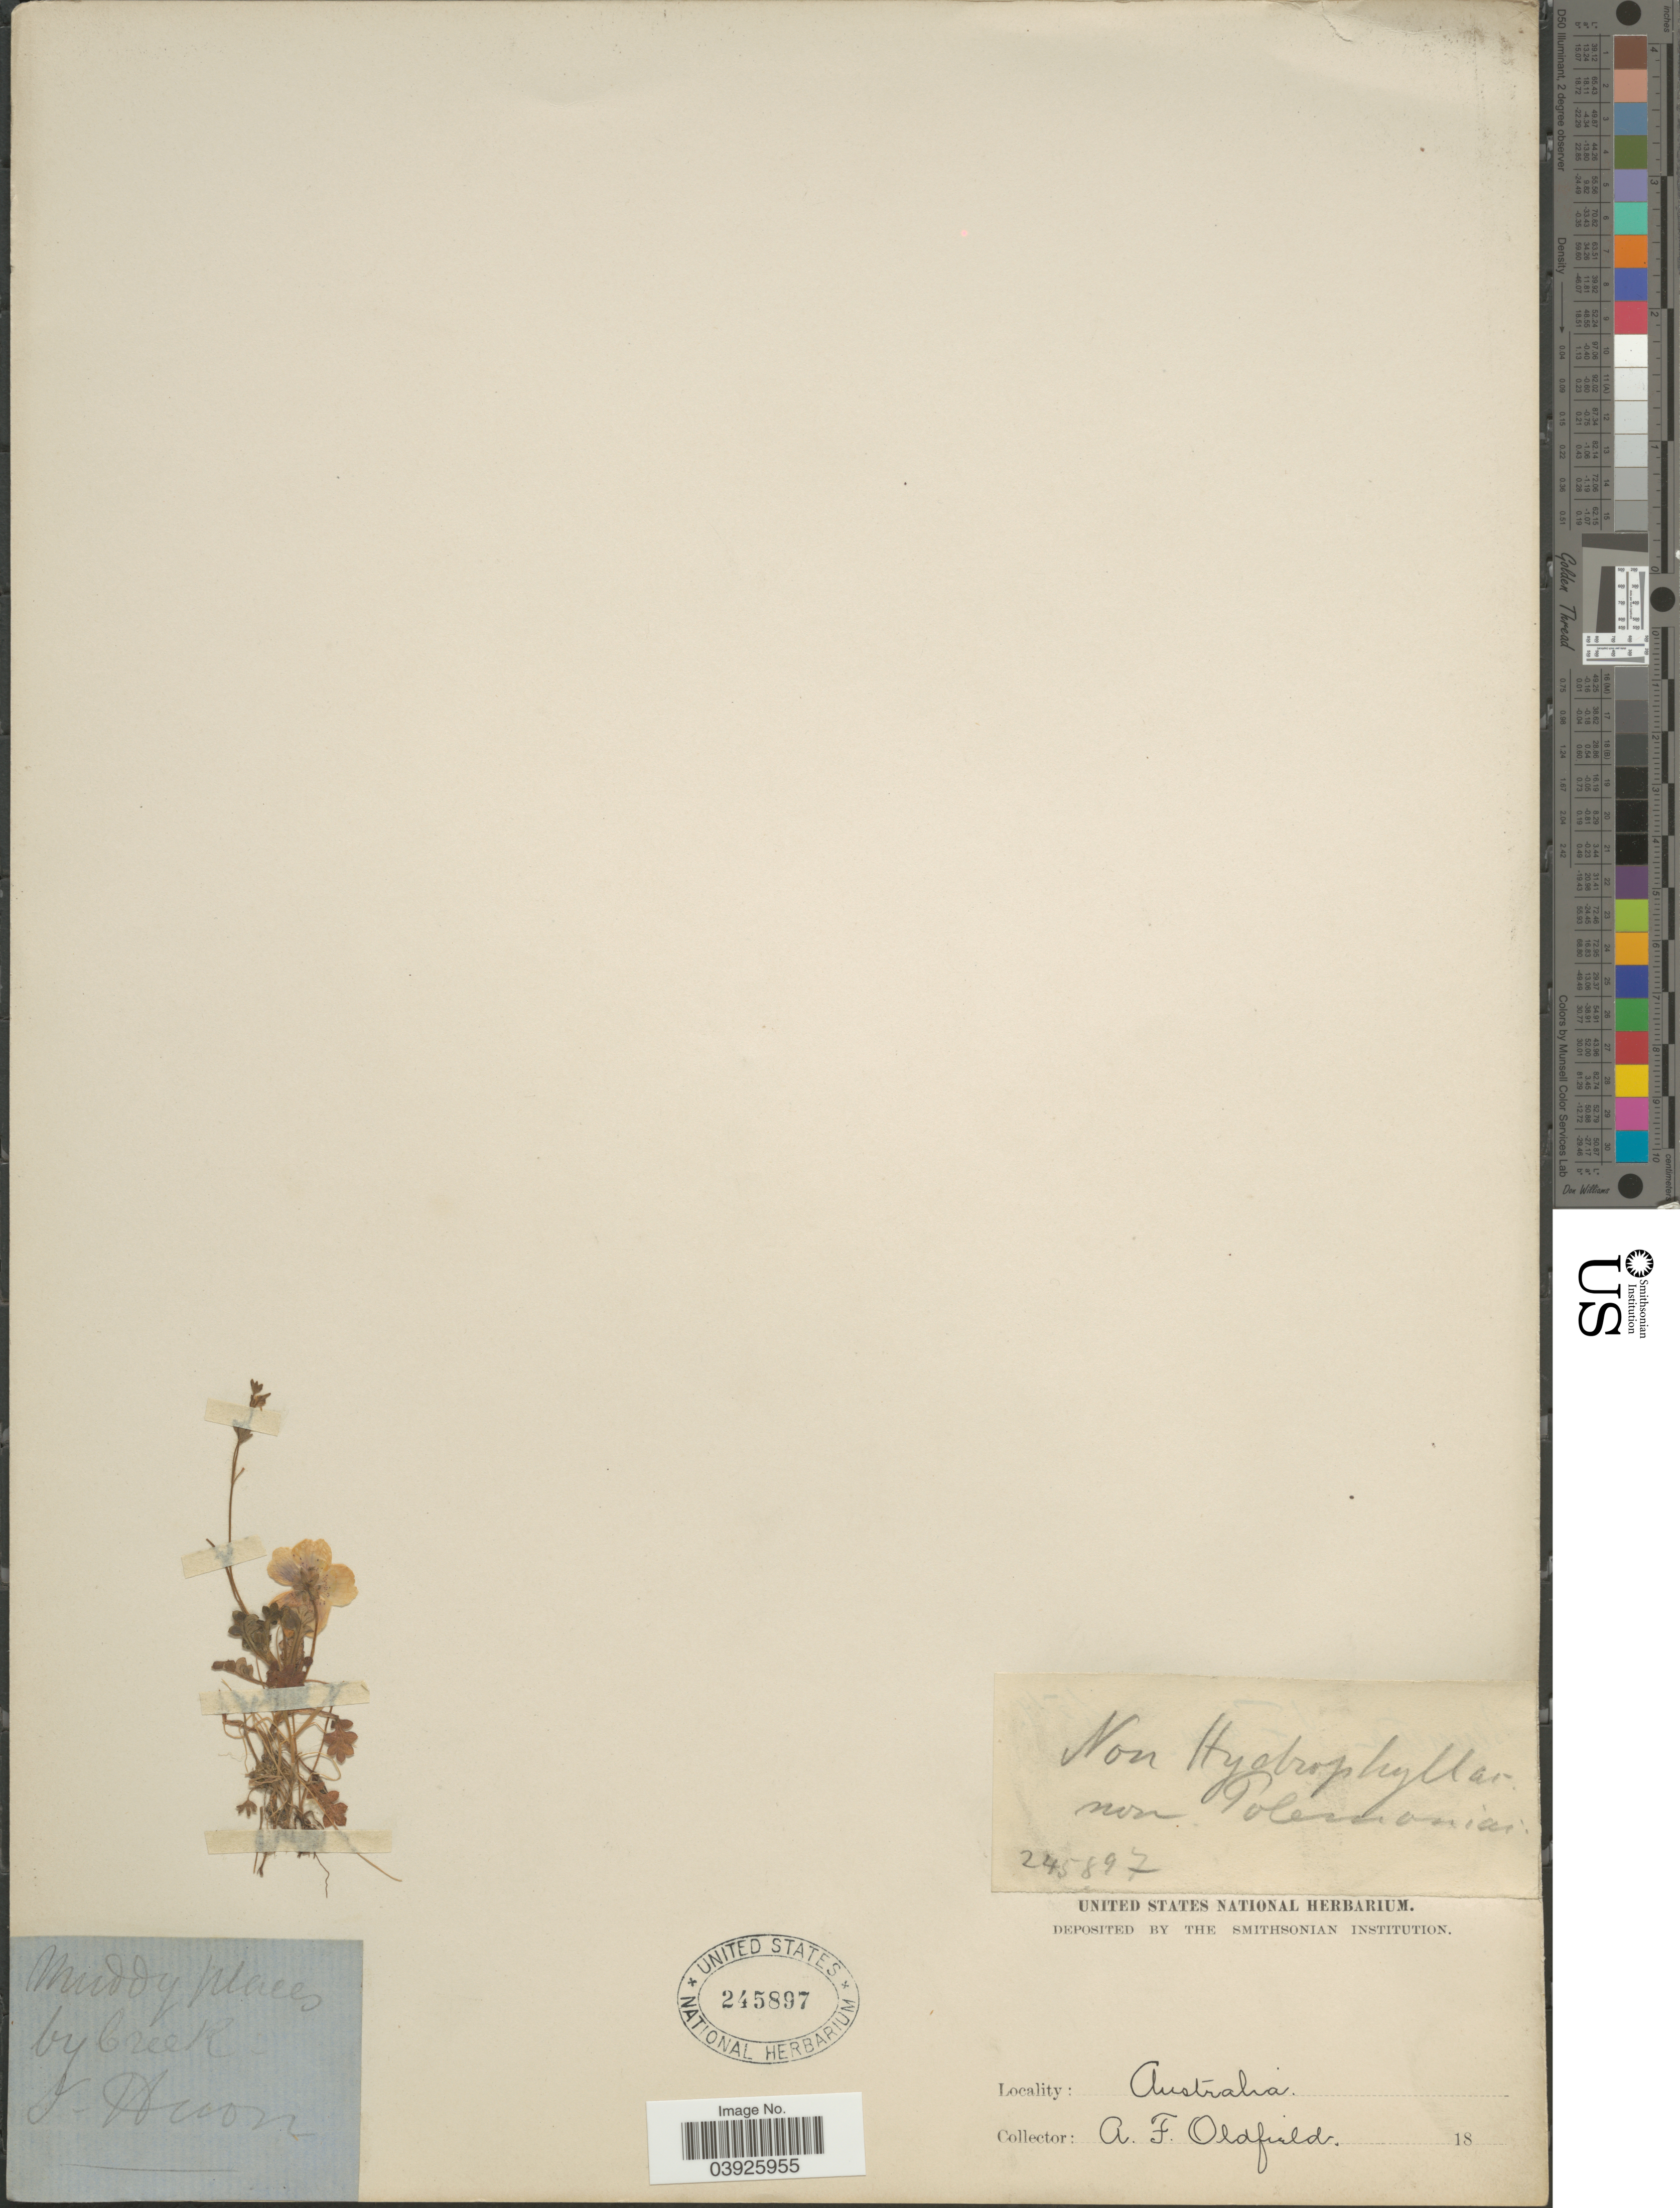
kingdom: Plantae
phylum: Tracheophyta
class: Magnoliopsida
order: Lamiales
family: Plantaginaceae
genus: Ellisiophyllum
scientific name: Ellisiophyllum sp.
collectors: A. Oldfield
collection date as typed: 18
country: Australia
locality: Muddy places by Creek.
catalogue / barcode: US 245897